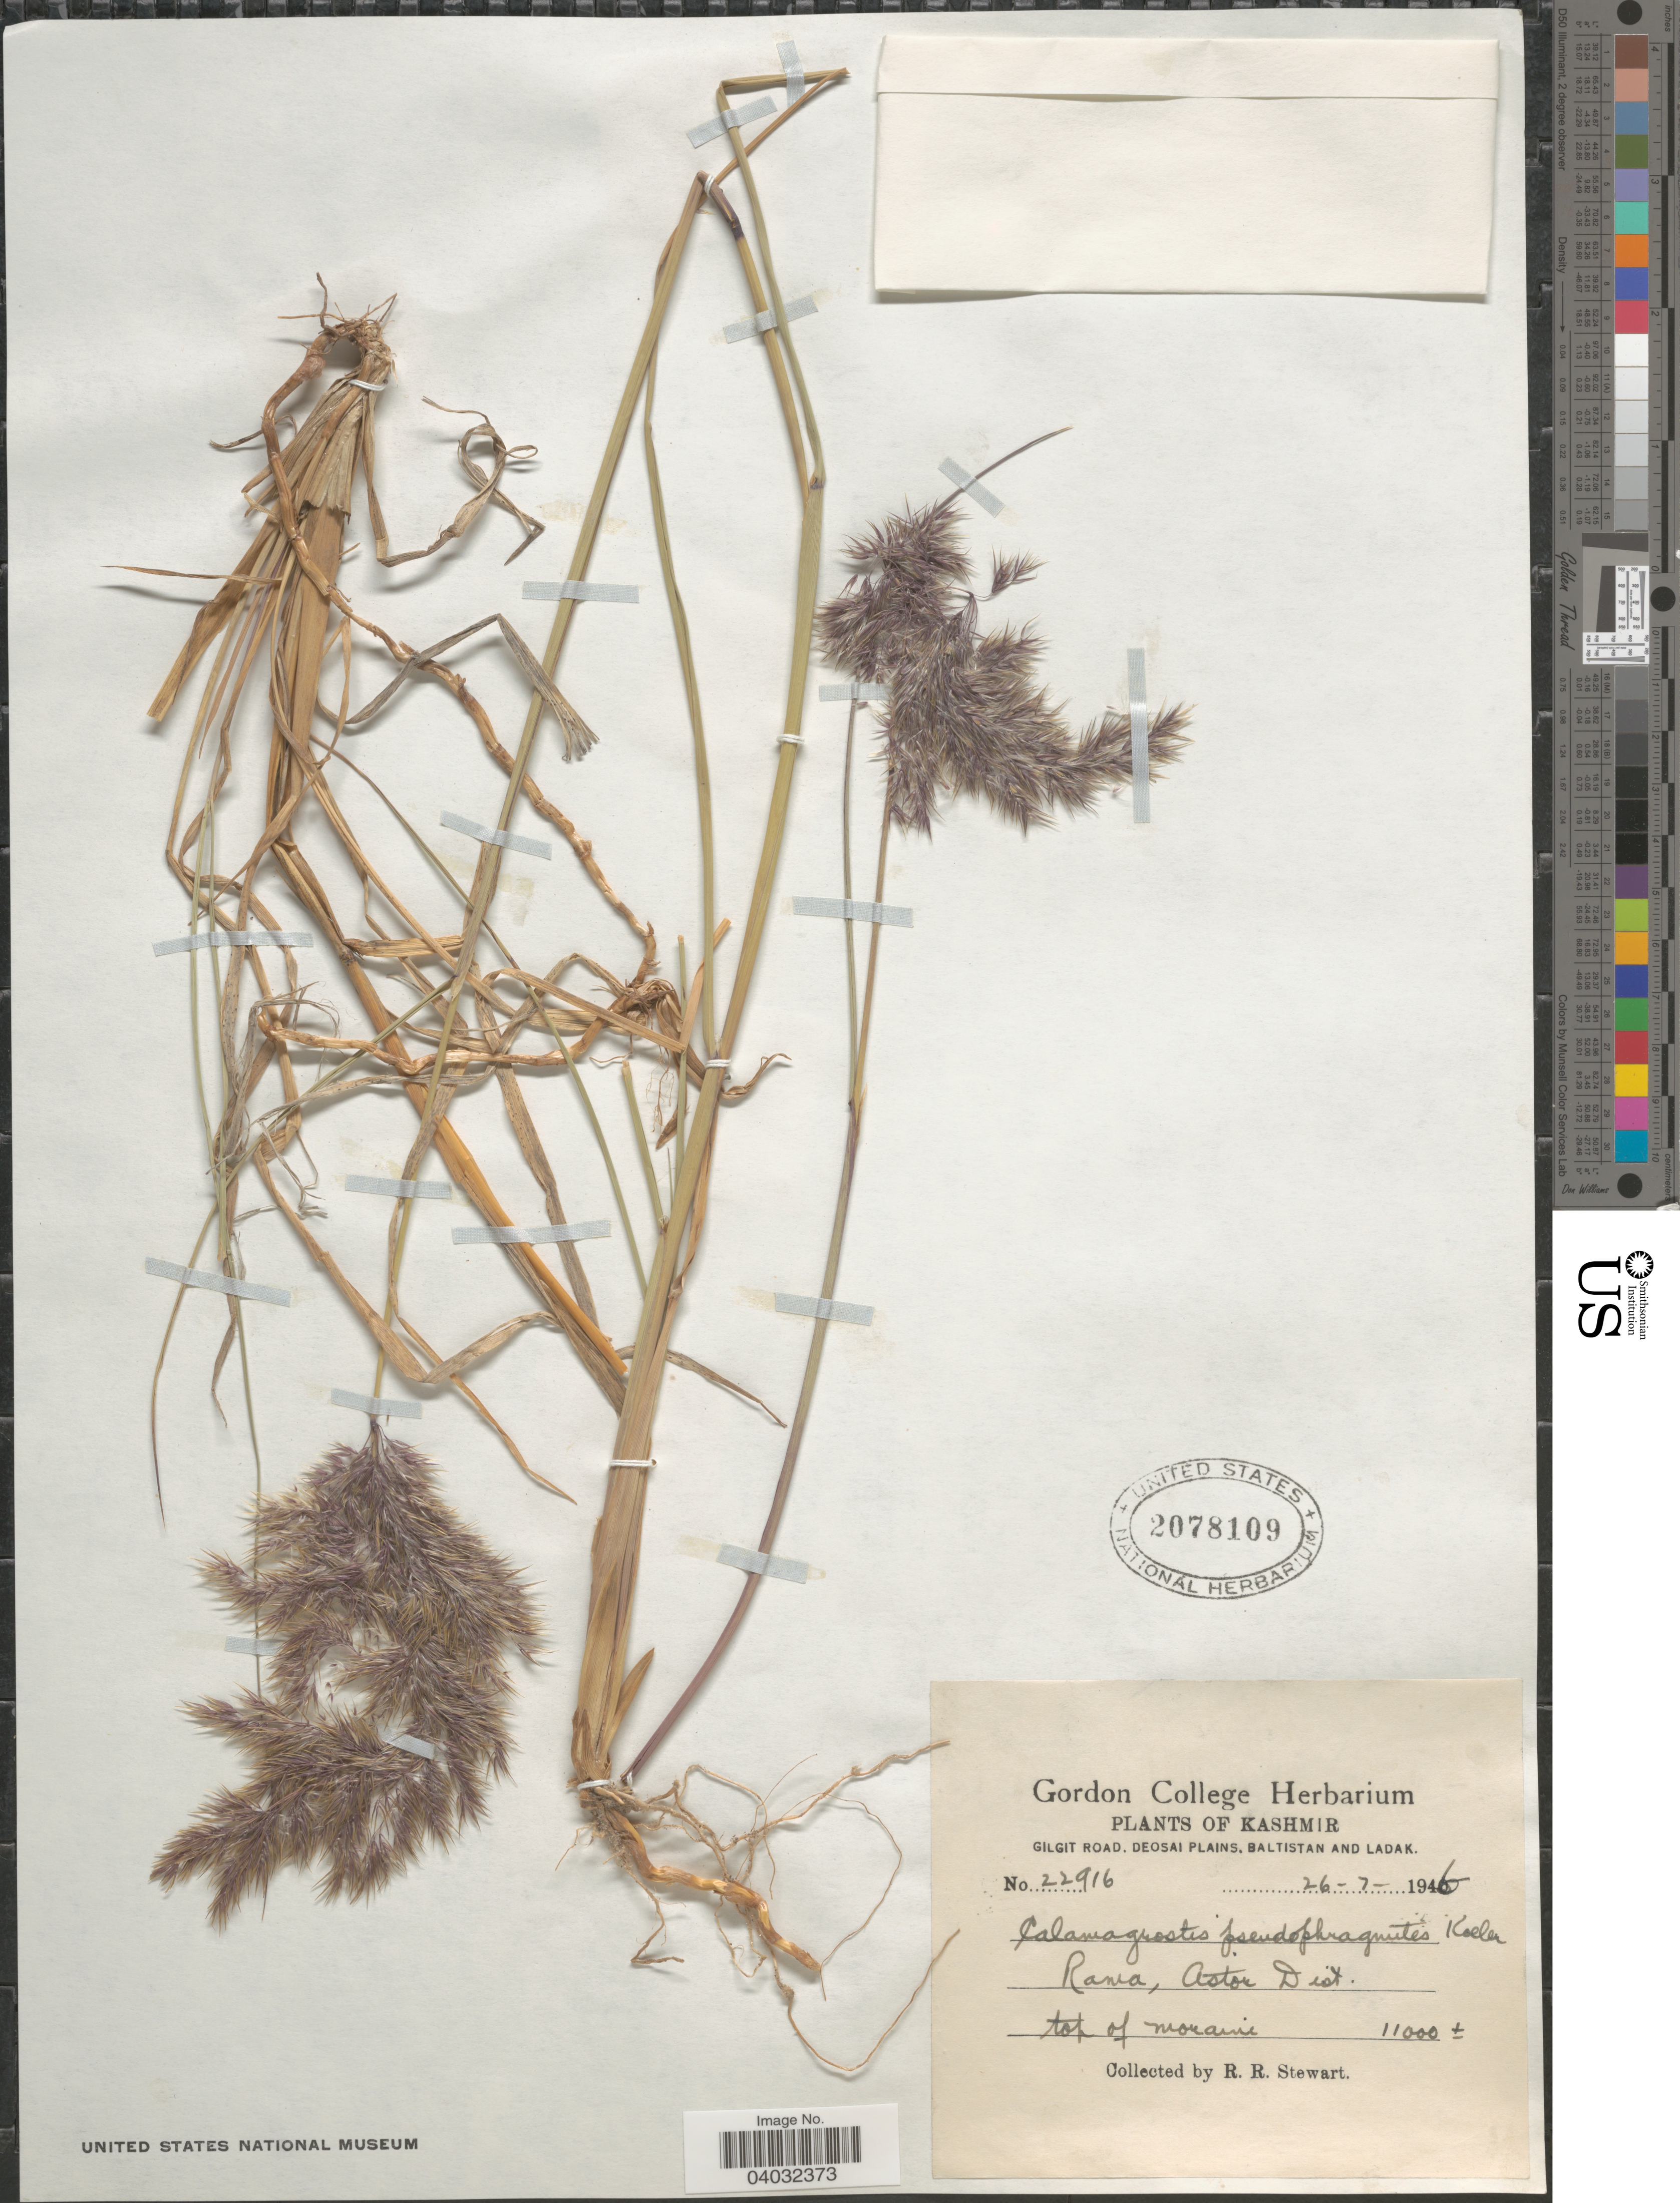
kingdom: Plantae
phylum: Tracheophyta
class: Liliopsida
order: Poales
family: Poaceae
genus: Calamagrostis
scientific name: Calamagrostis pseudophragmites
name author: (Haller f.) Koeler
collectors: R. Stewart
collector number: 22916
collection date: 1946-07-26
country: Pakistan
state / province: Gilgit-Baltistan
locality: Kashmir. Gilgit Road, Deosai Plains, Baltistan and Ladak. Rama, Astor Dist.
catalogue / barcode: US 2078109